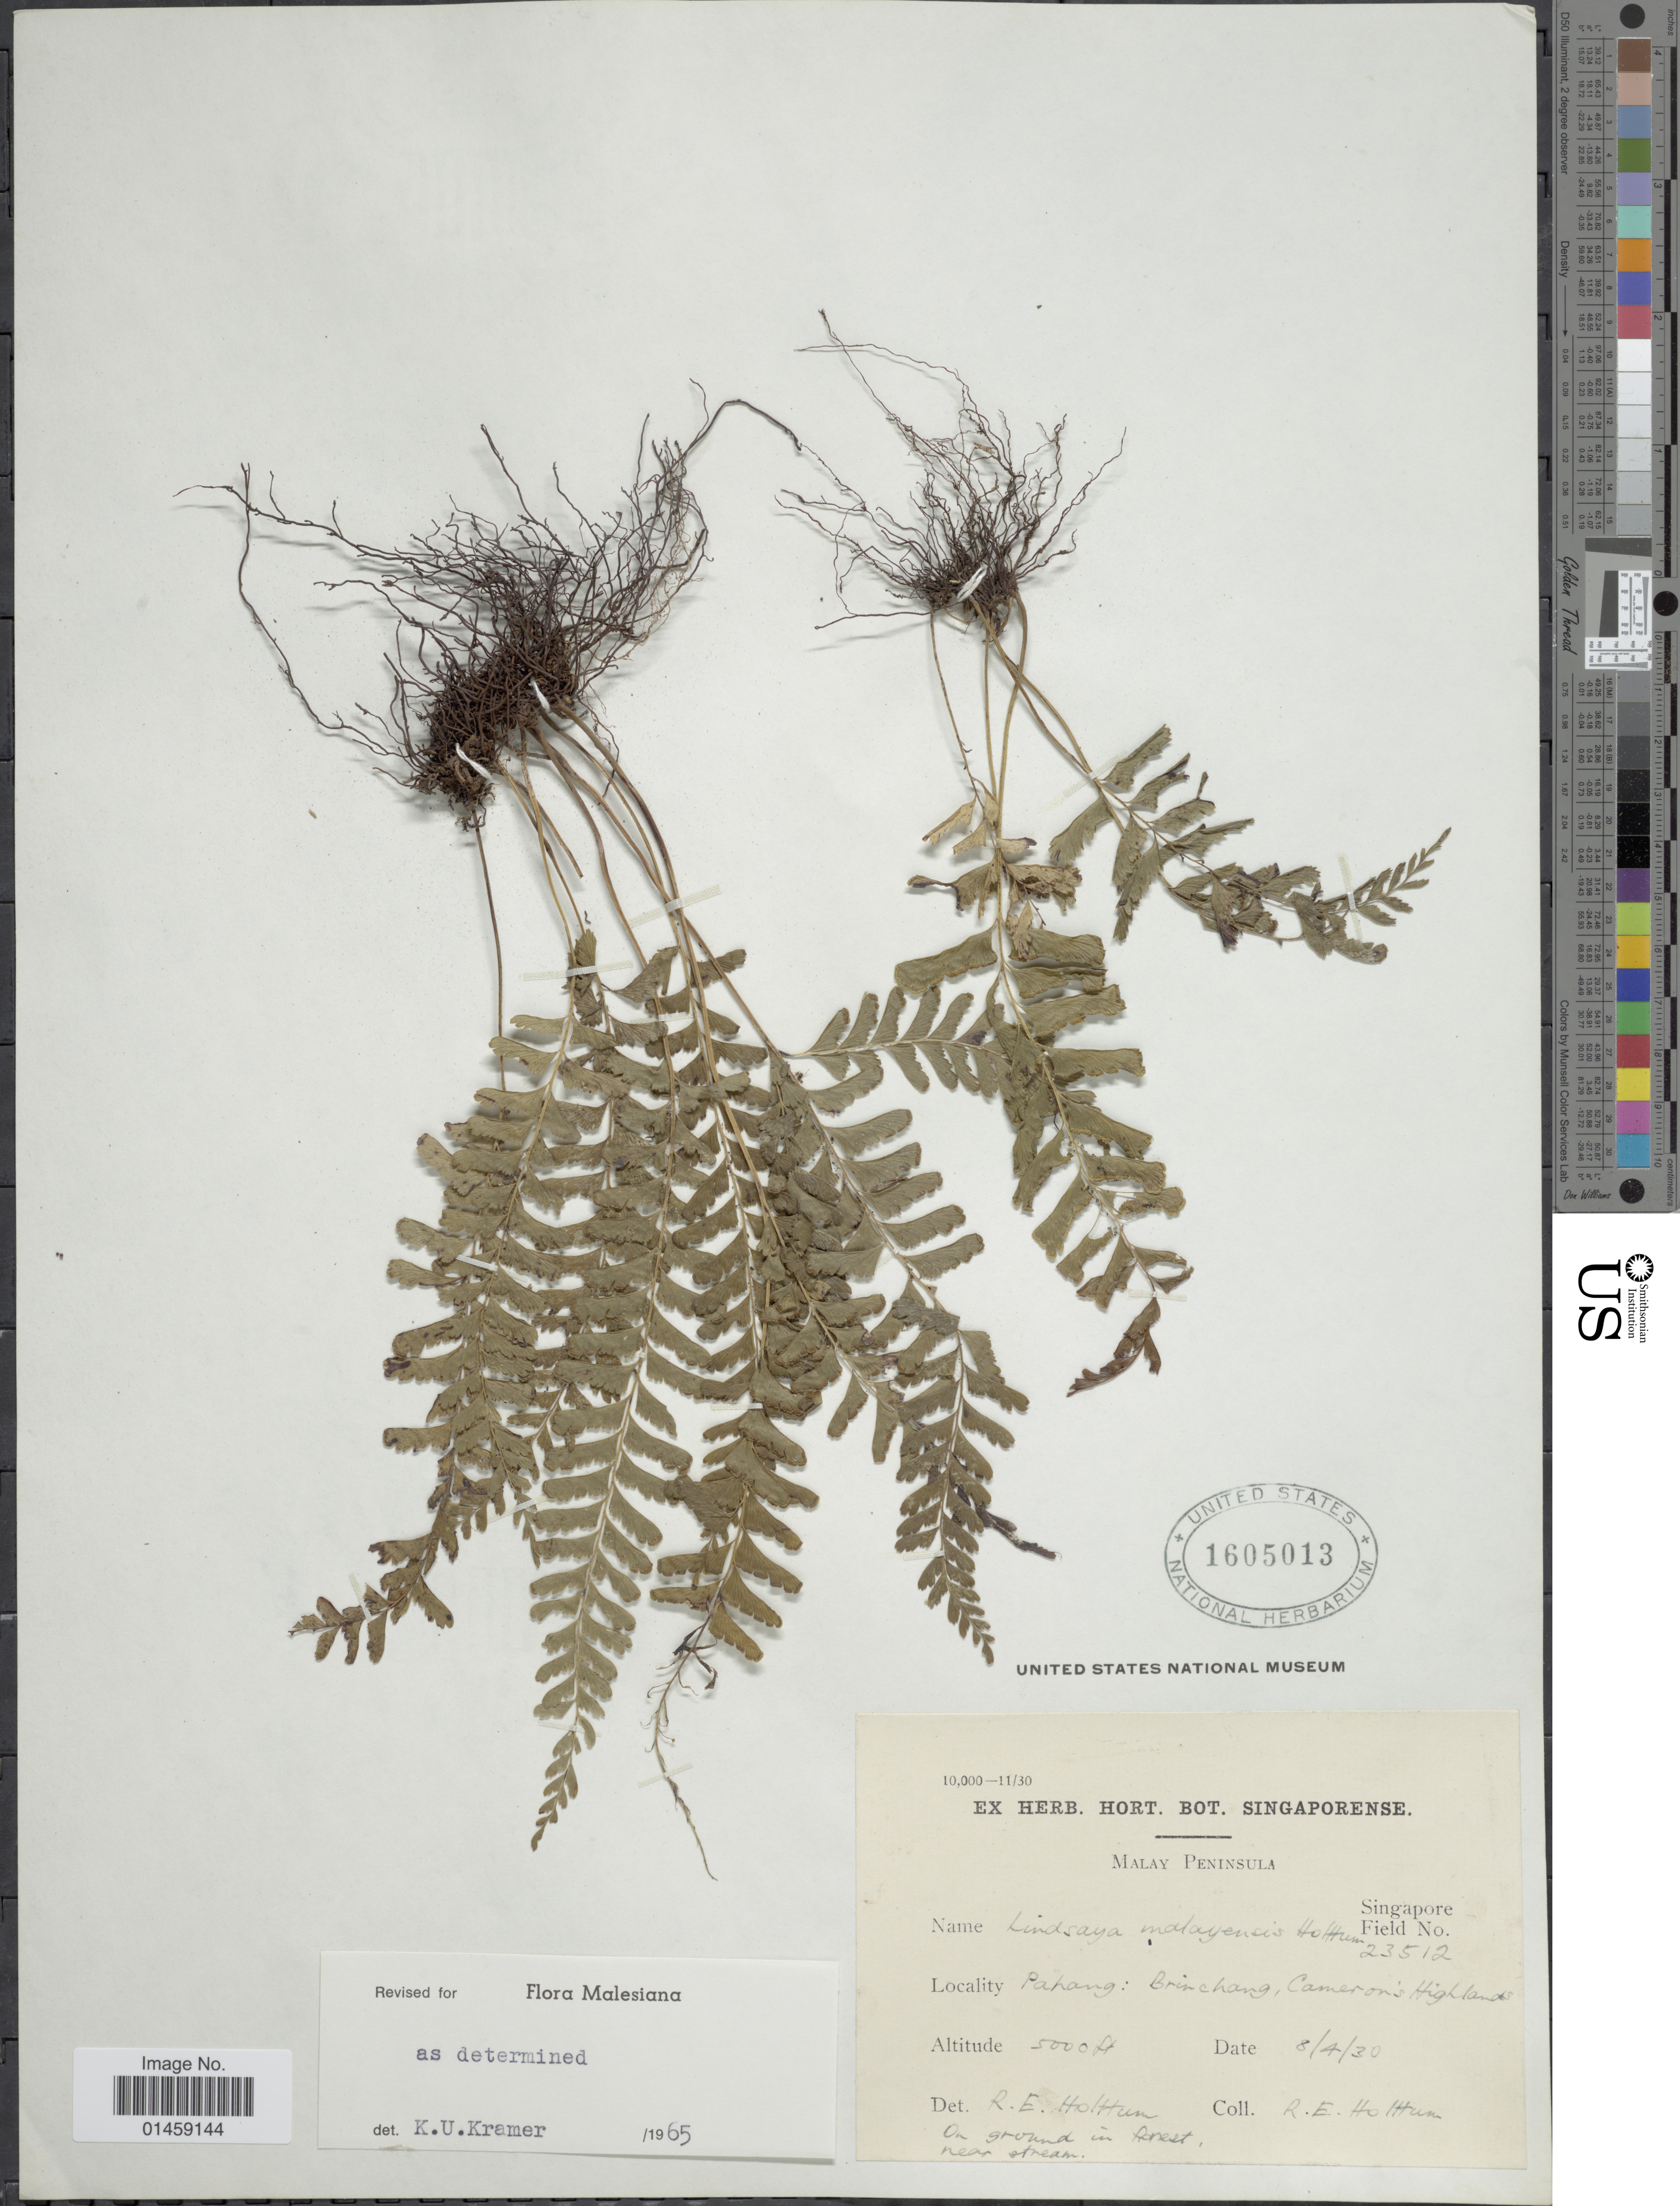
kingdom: Plantae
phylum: Tracheophyta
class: Polypodiopsida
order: Polypodiales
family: Lindsaeaceae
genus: Lindsaea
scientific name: Lindsaea malayensis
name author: Holttum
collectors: R. E. Holttum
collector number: Singapore Field 23512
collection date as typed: Transcribed d/m/y: 8/4/30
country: Malaysia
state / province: Pahang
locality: Malay Peninsula. Brinchang, Cameron Highlands.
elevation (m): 1524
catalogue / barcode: US 1605013